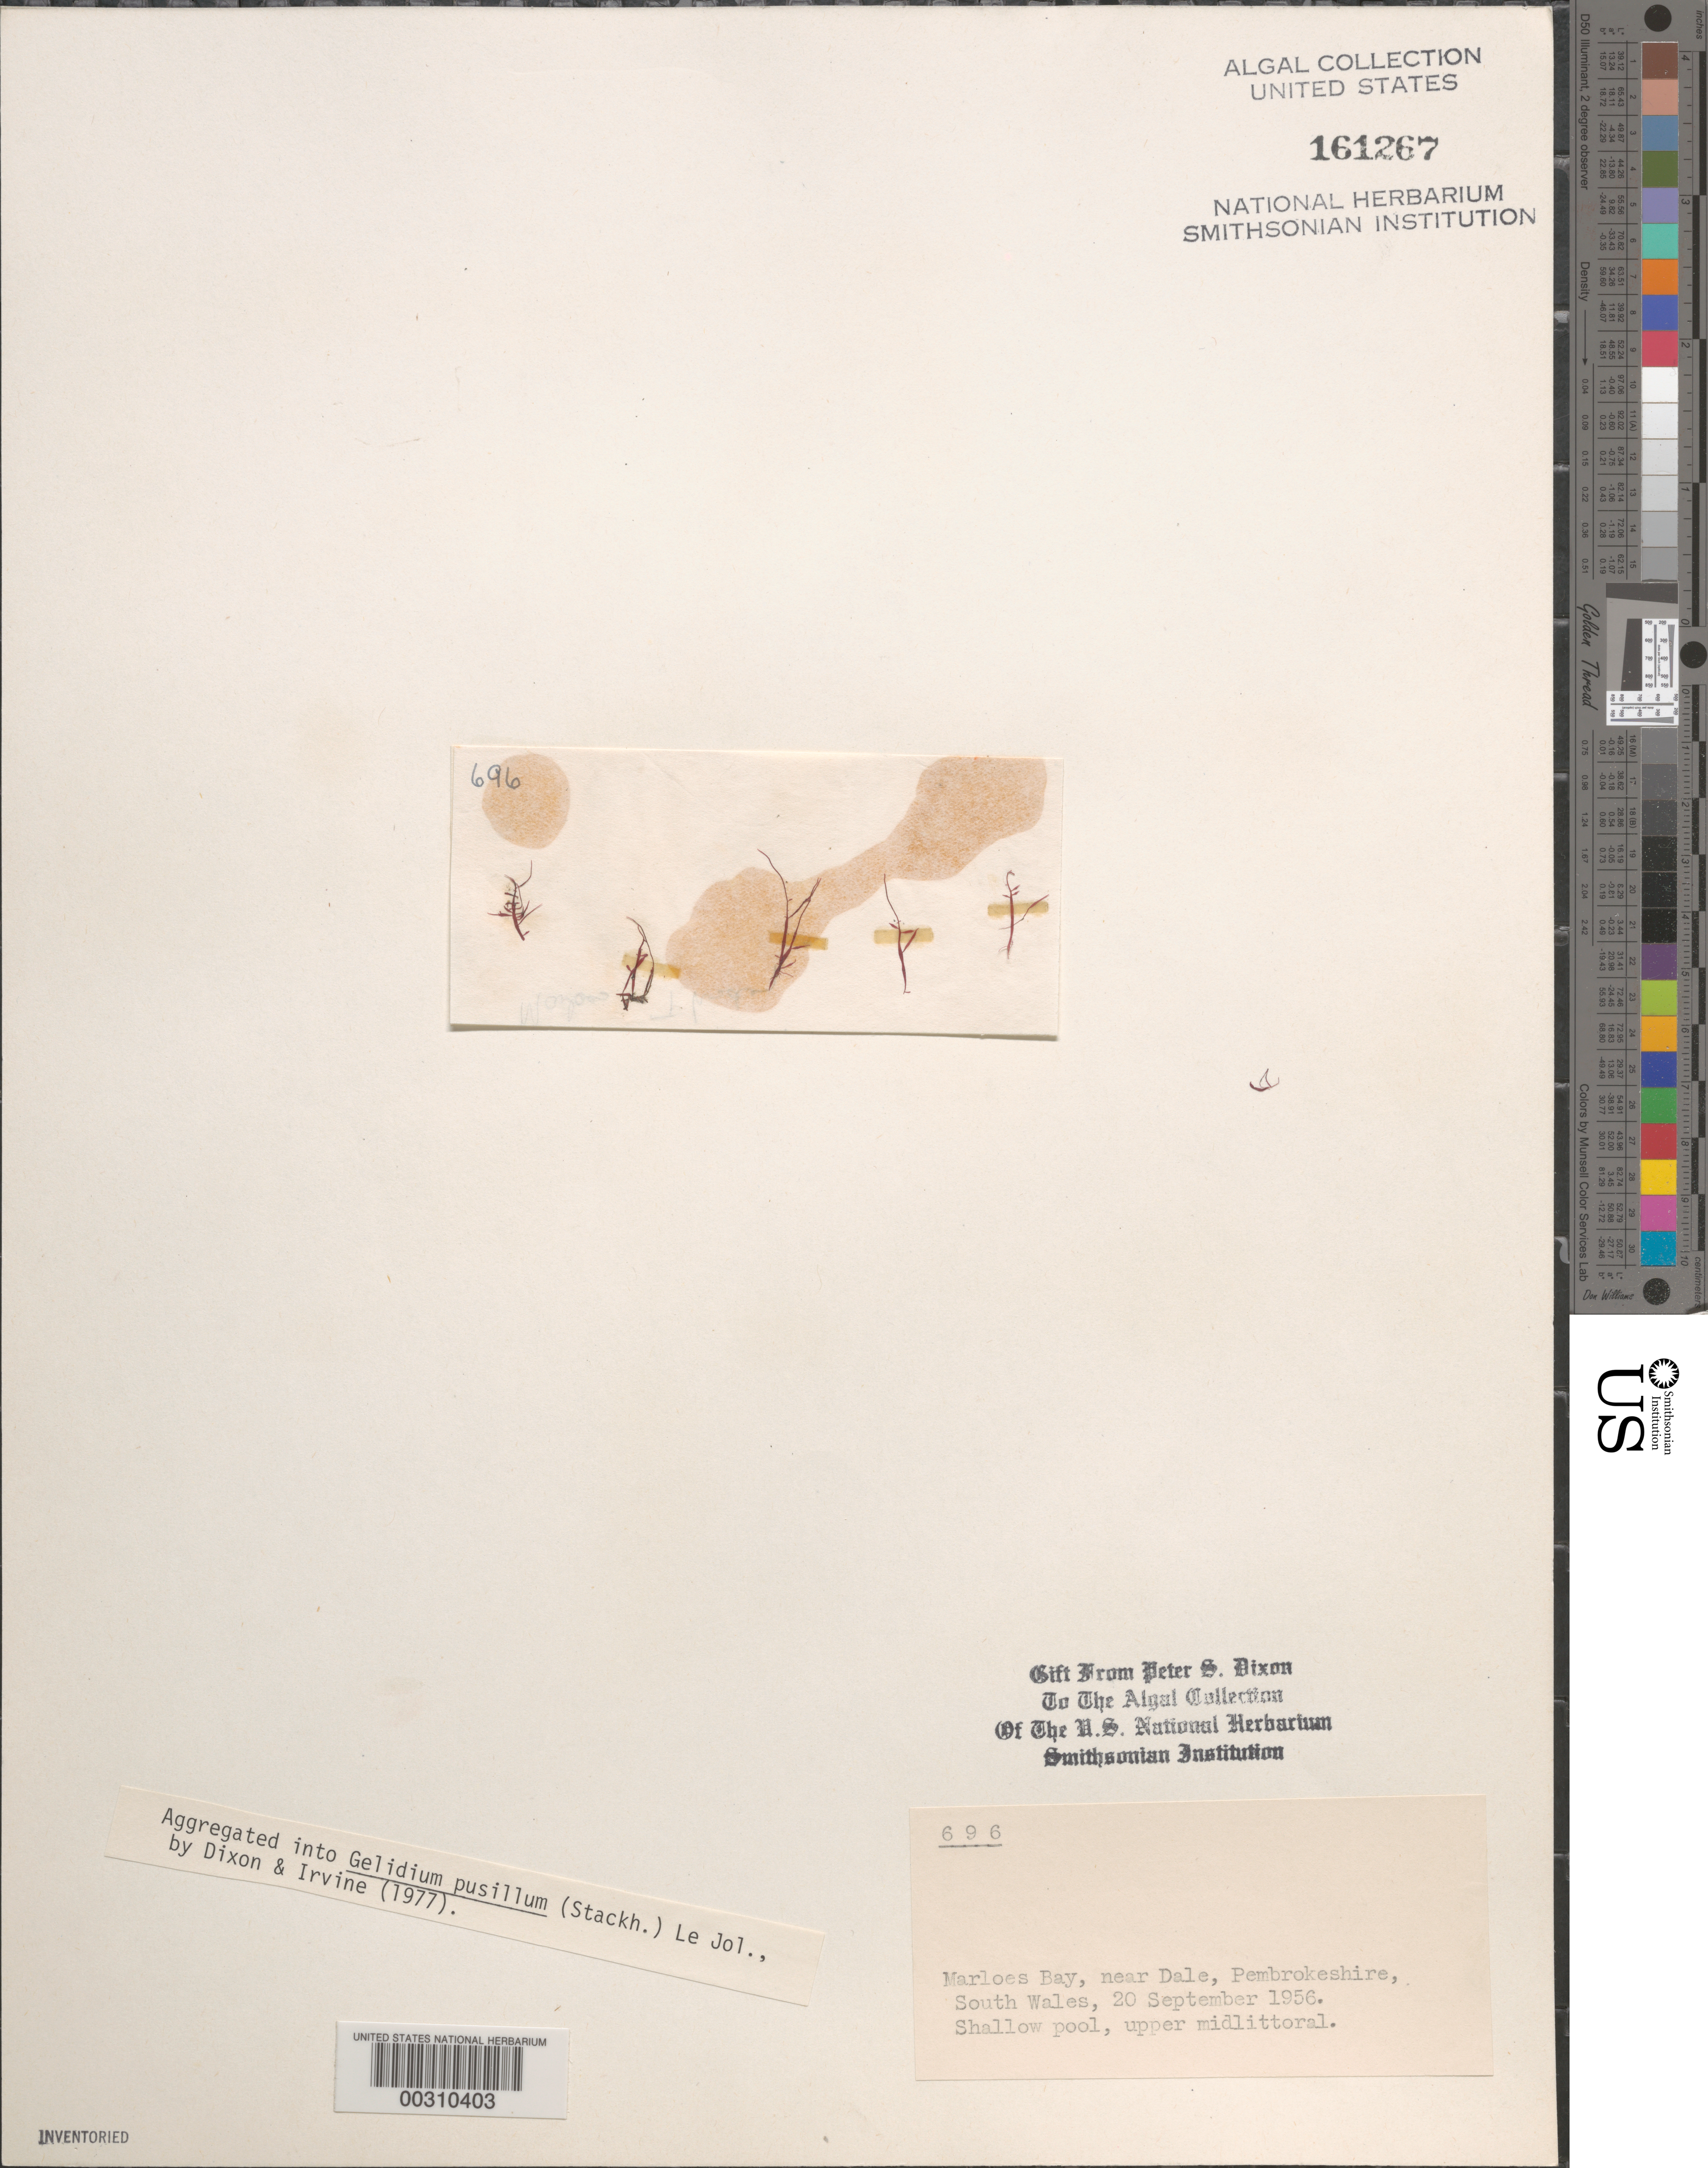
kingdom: Plantae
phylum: Rhodophyta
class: Florideophyceae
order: Gelidiales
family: Gelidiaceae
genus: Gelidium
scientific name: Gelidium pusillum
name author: (Stackh.) Le Jol.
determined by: Dixon, P. S.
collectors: P. S. Dixon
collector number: PSD 696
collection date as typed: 20 Sep 1956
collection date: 1956-09-20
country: United Kingdom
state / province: Wales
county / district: Dyfed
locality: Marloes Bay, near Dale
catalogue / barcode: US 161267